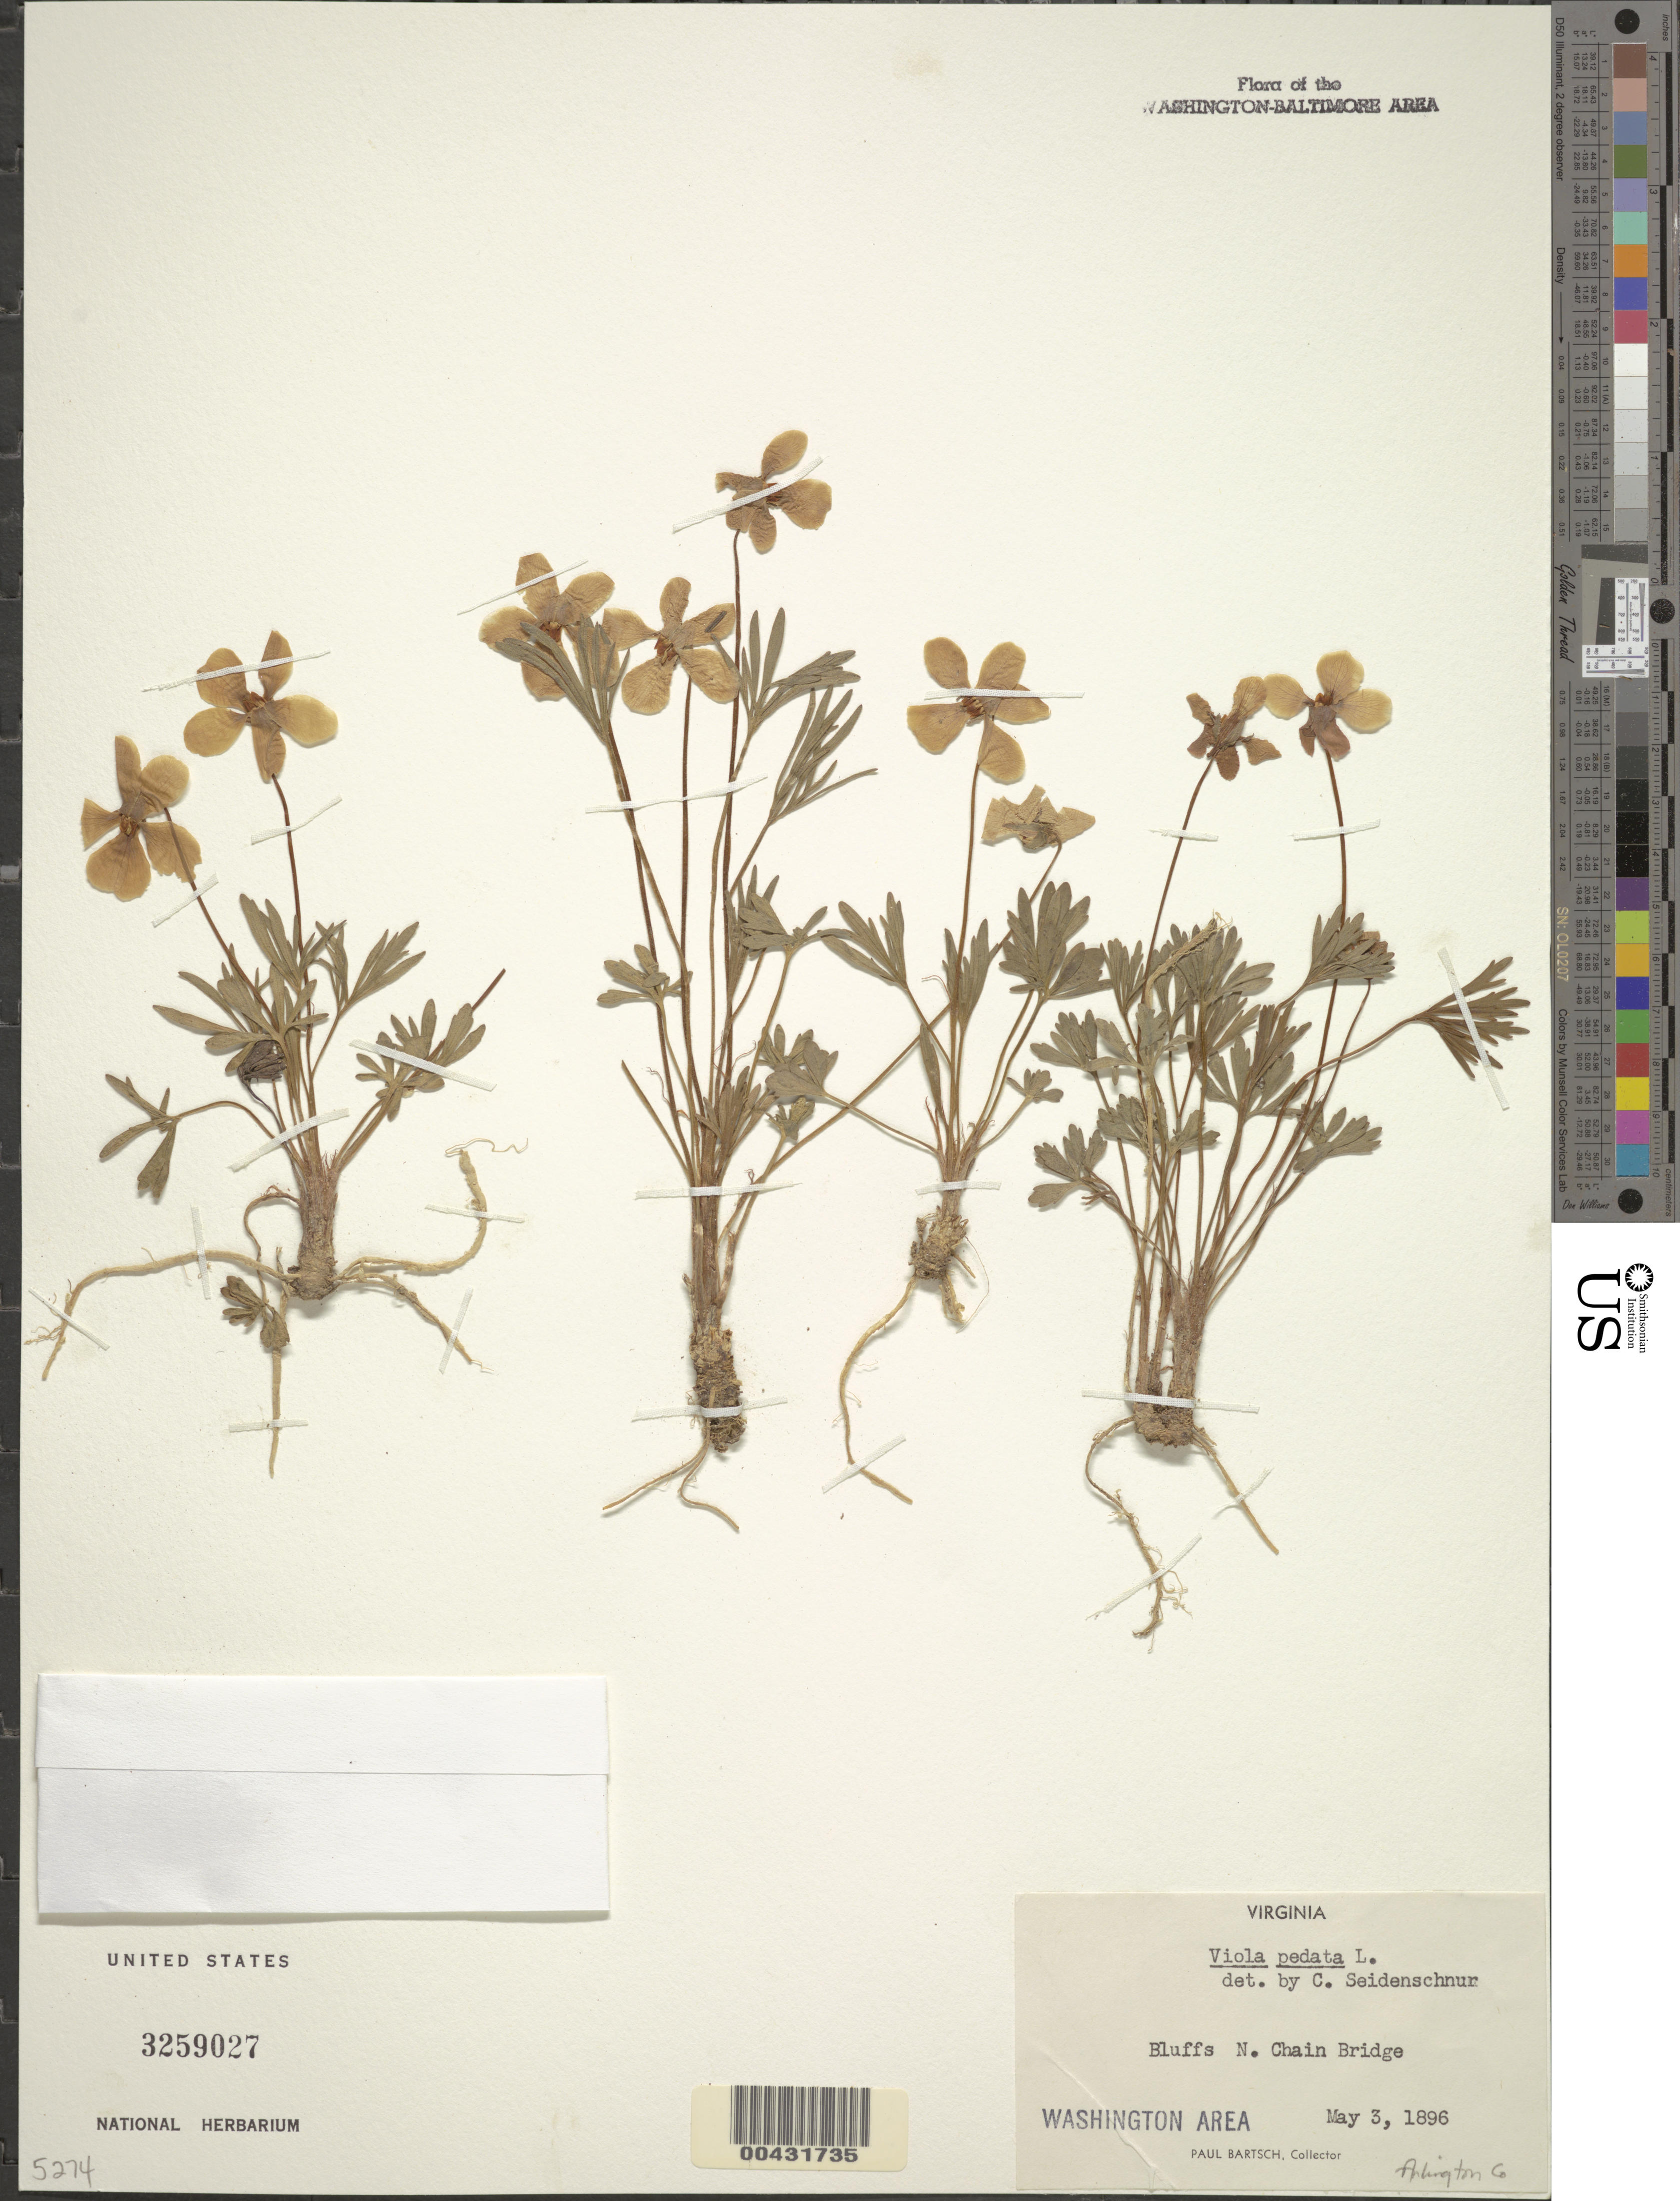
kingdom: Plantae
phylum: Tracheophyta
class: Magnoliopsida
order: Malpighiales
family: Violaceae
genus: Viola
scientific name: Viola pedata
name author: L.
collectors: P. Bartsch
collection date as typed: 03 May 1896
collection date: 1896-05-03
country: United States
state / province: Virginia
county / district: Arlington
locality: N of Chain Bridge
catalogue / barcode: US 3259027